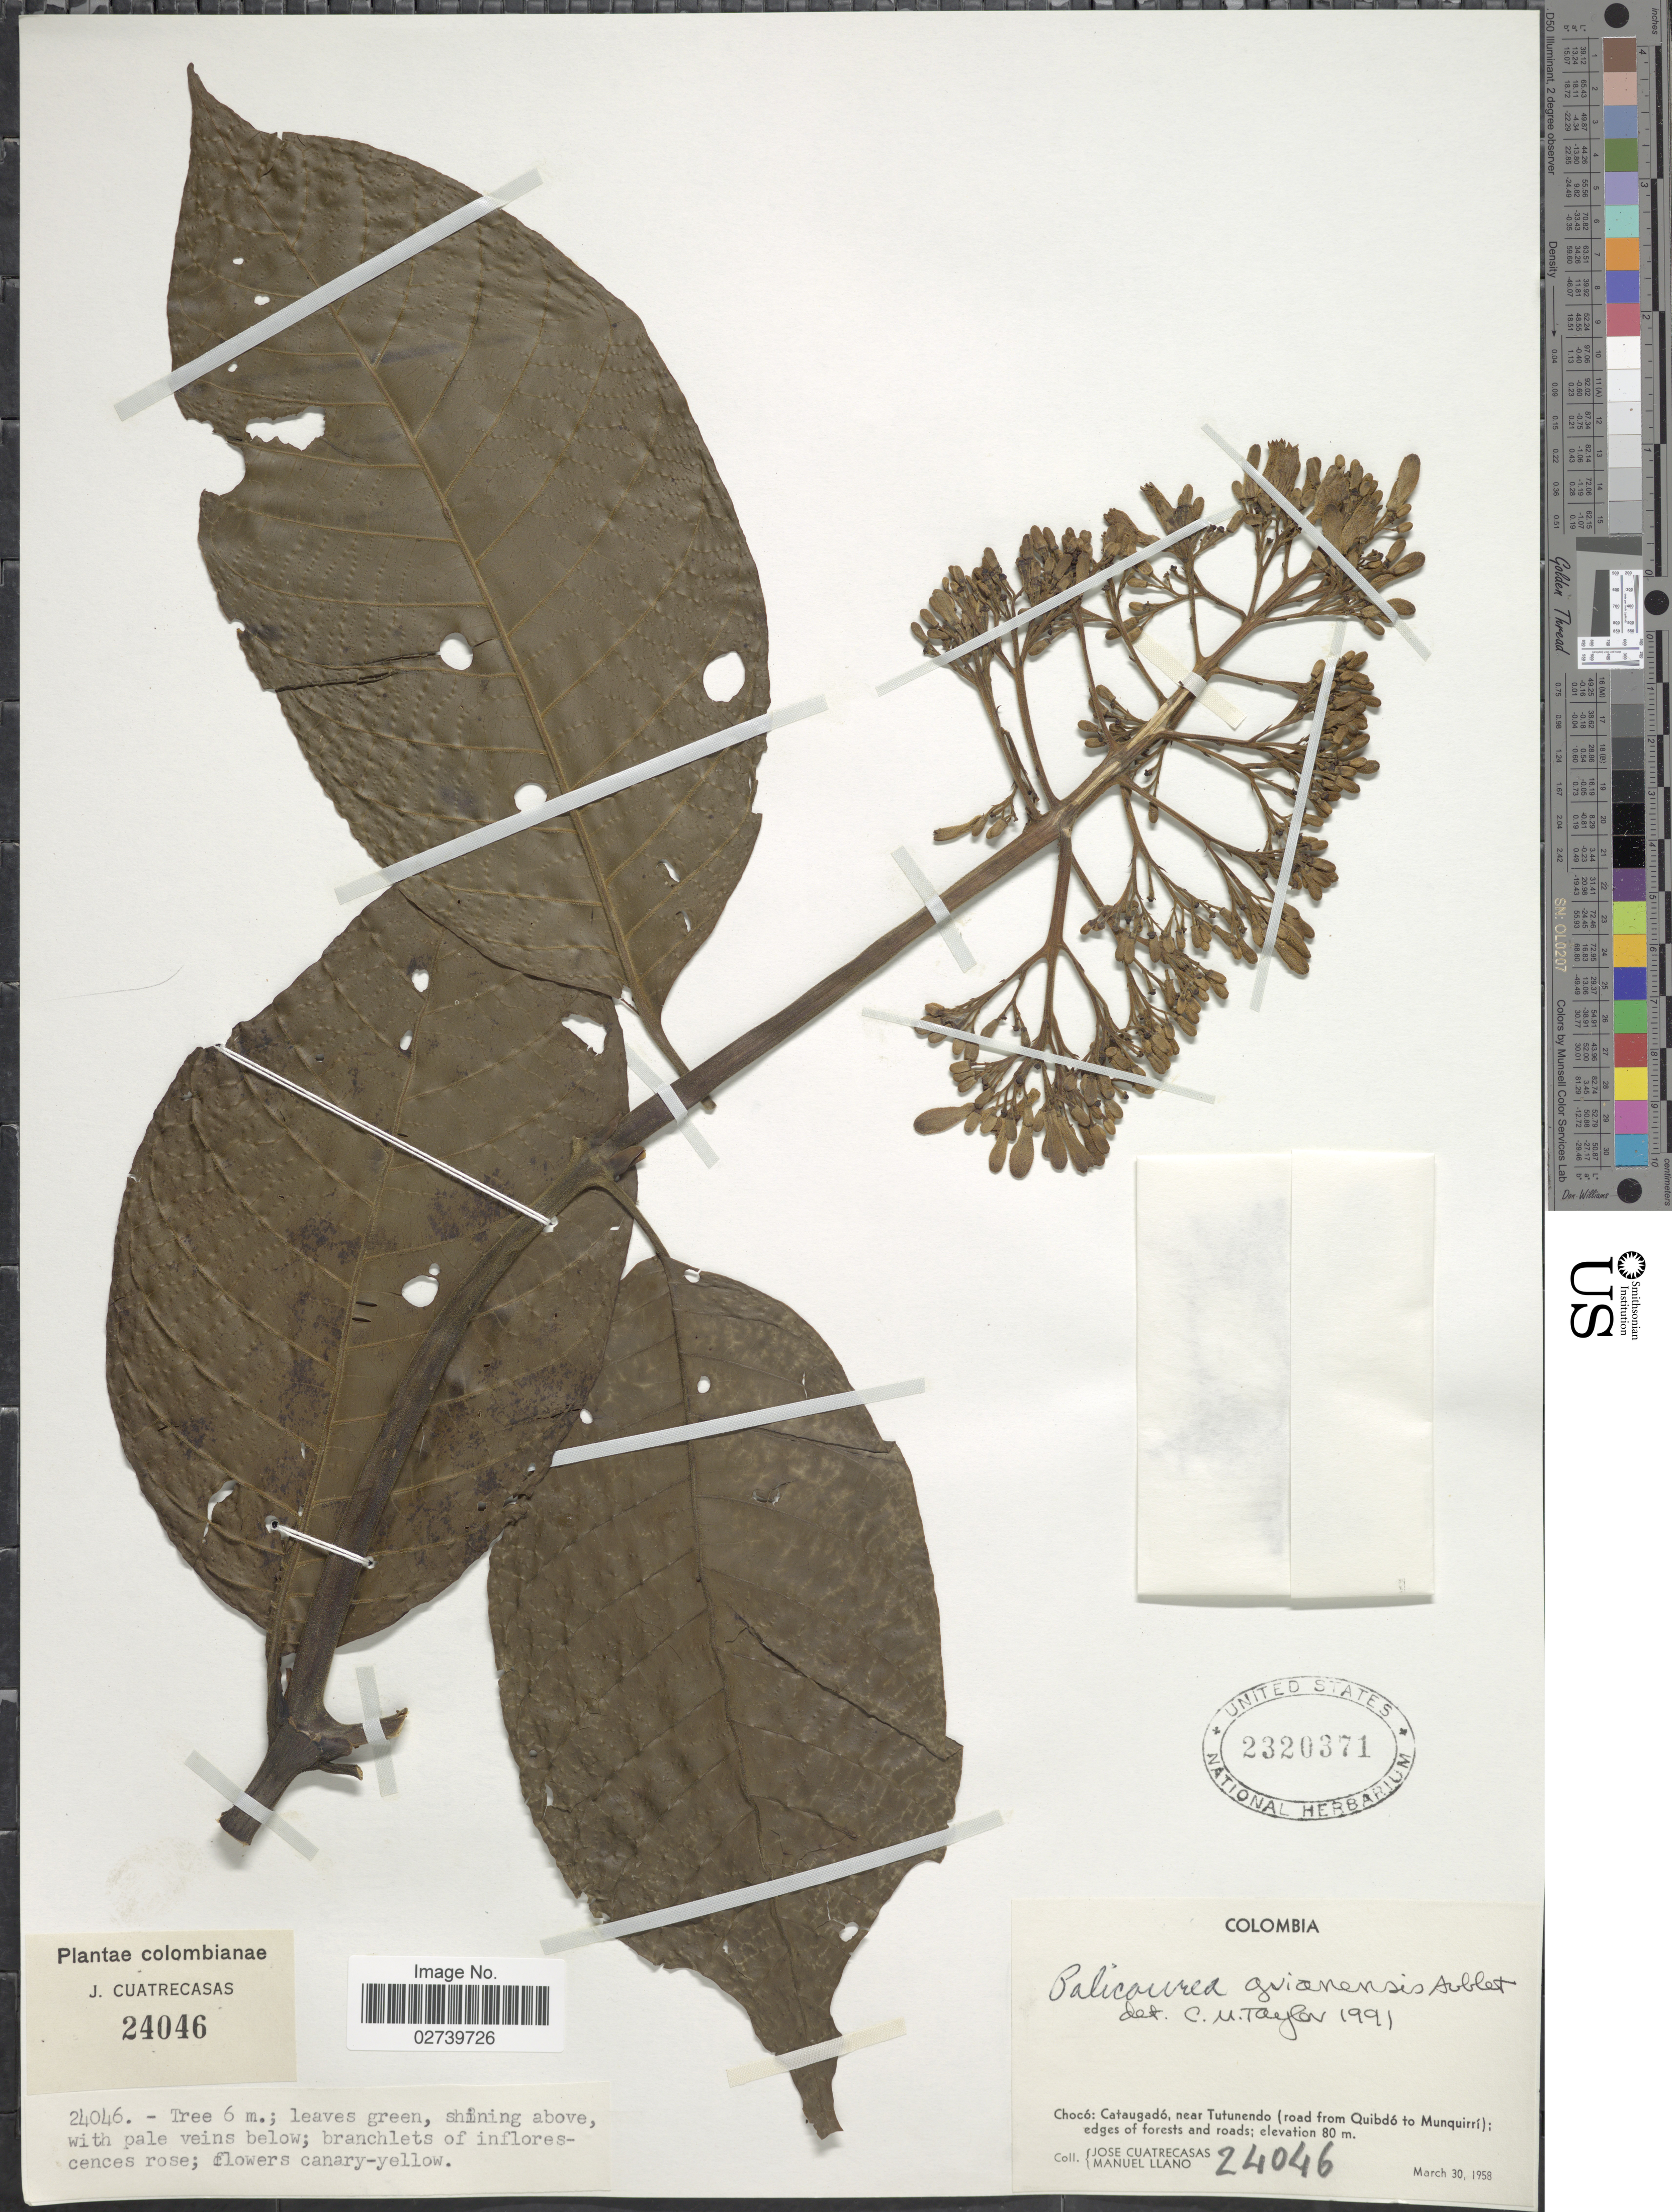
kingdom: Plantae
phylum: Tracheophyta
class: Magnoliopsida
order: Gentianales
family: Rubiaceae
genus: Palicourea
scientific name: Palicourea guianensis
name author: Aubl.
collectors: J. Cuatrecasas & M. Llano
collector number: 24046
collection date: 1958-03-30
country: Colombia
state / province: Chocó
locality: Cataugadó, near Tutunendo (road from Quibdó to Munquirrí)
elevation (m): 80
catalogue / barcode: US 2320371